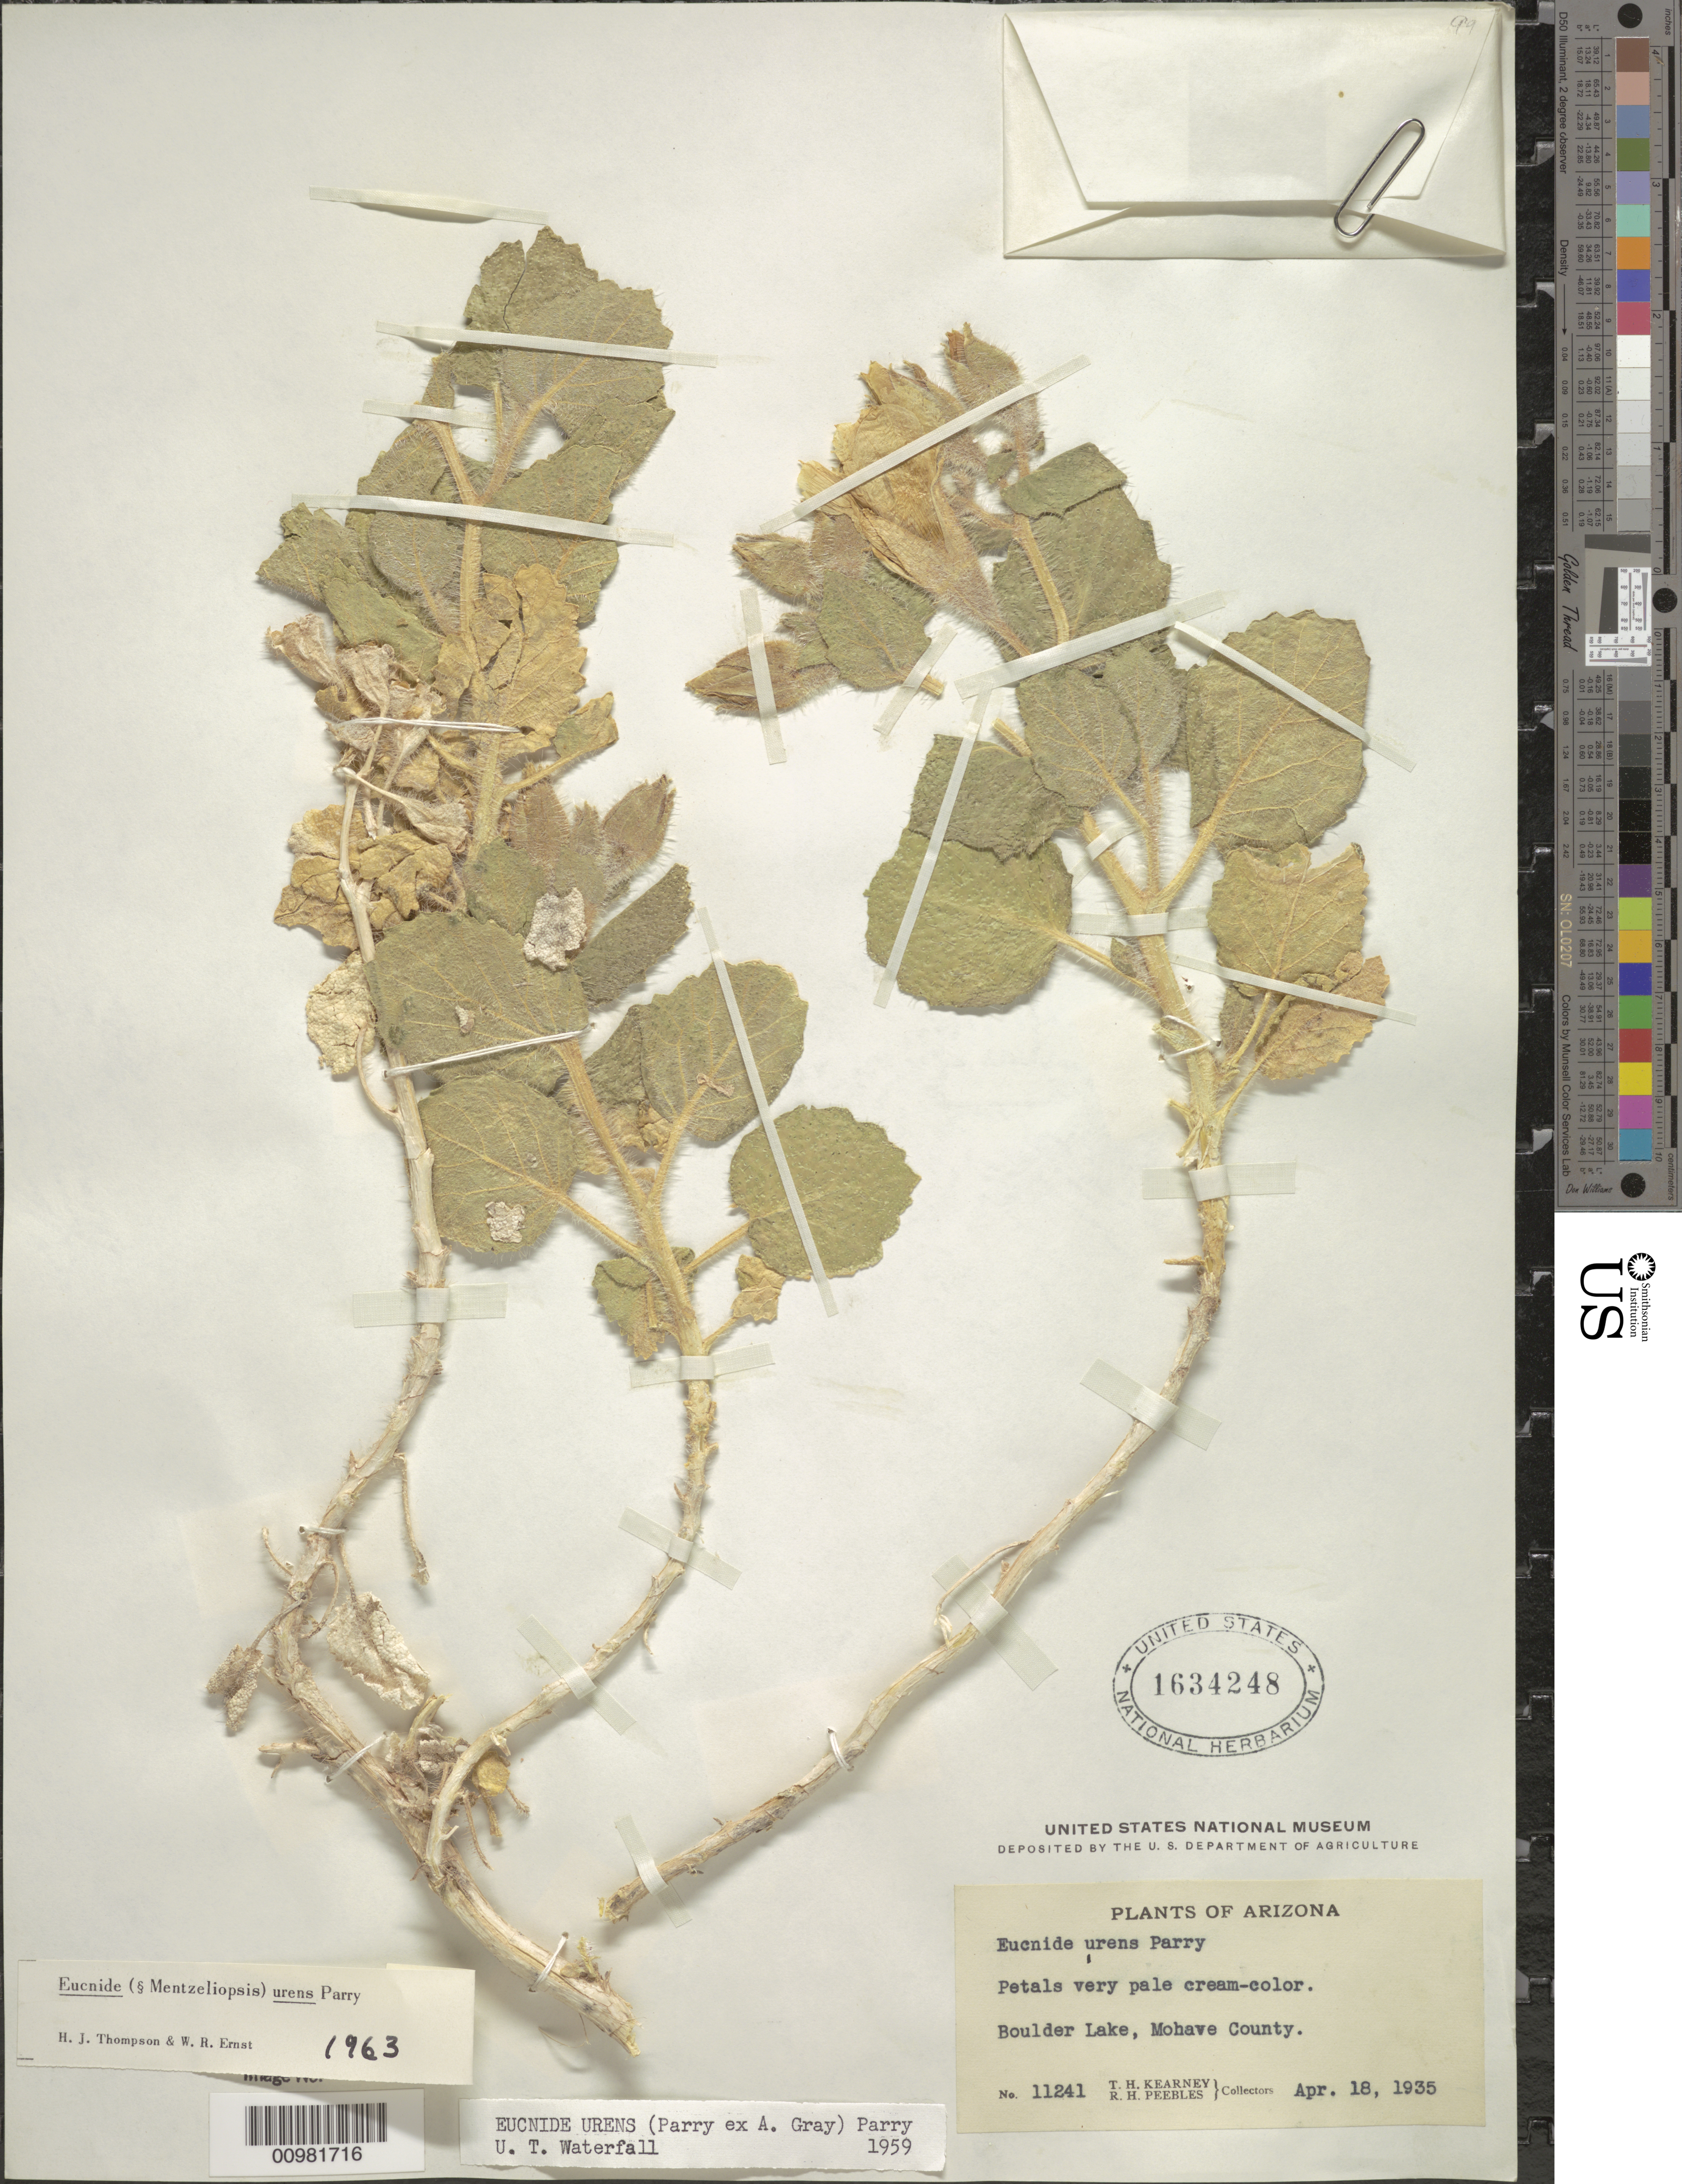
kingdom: Plantae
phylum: Tracheophyta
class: Magnoliopsida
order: Cornales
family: Loasaceae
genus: Eucnide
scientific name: Eucnide urens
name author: (Parry ex A. Gray) Parry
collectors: T. H. Kearney & R. H. Peebles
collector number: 11241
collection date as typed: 18 Apr 1935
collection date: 1935-04-18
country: United States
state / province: Arizona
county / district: Mohave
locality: Boulder Lake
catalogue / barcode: US 1634248